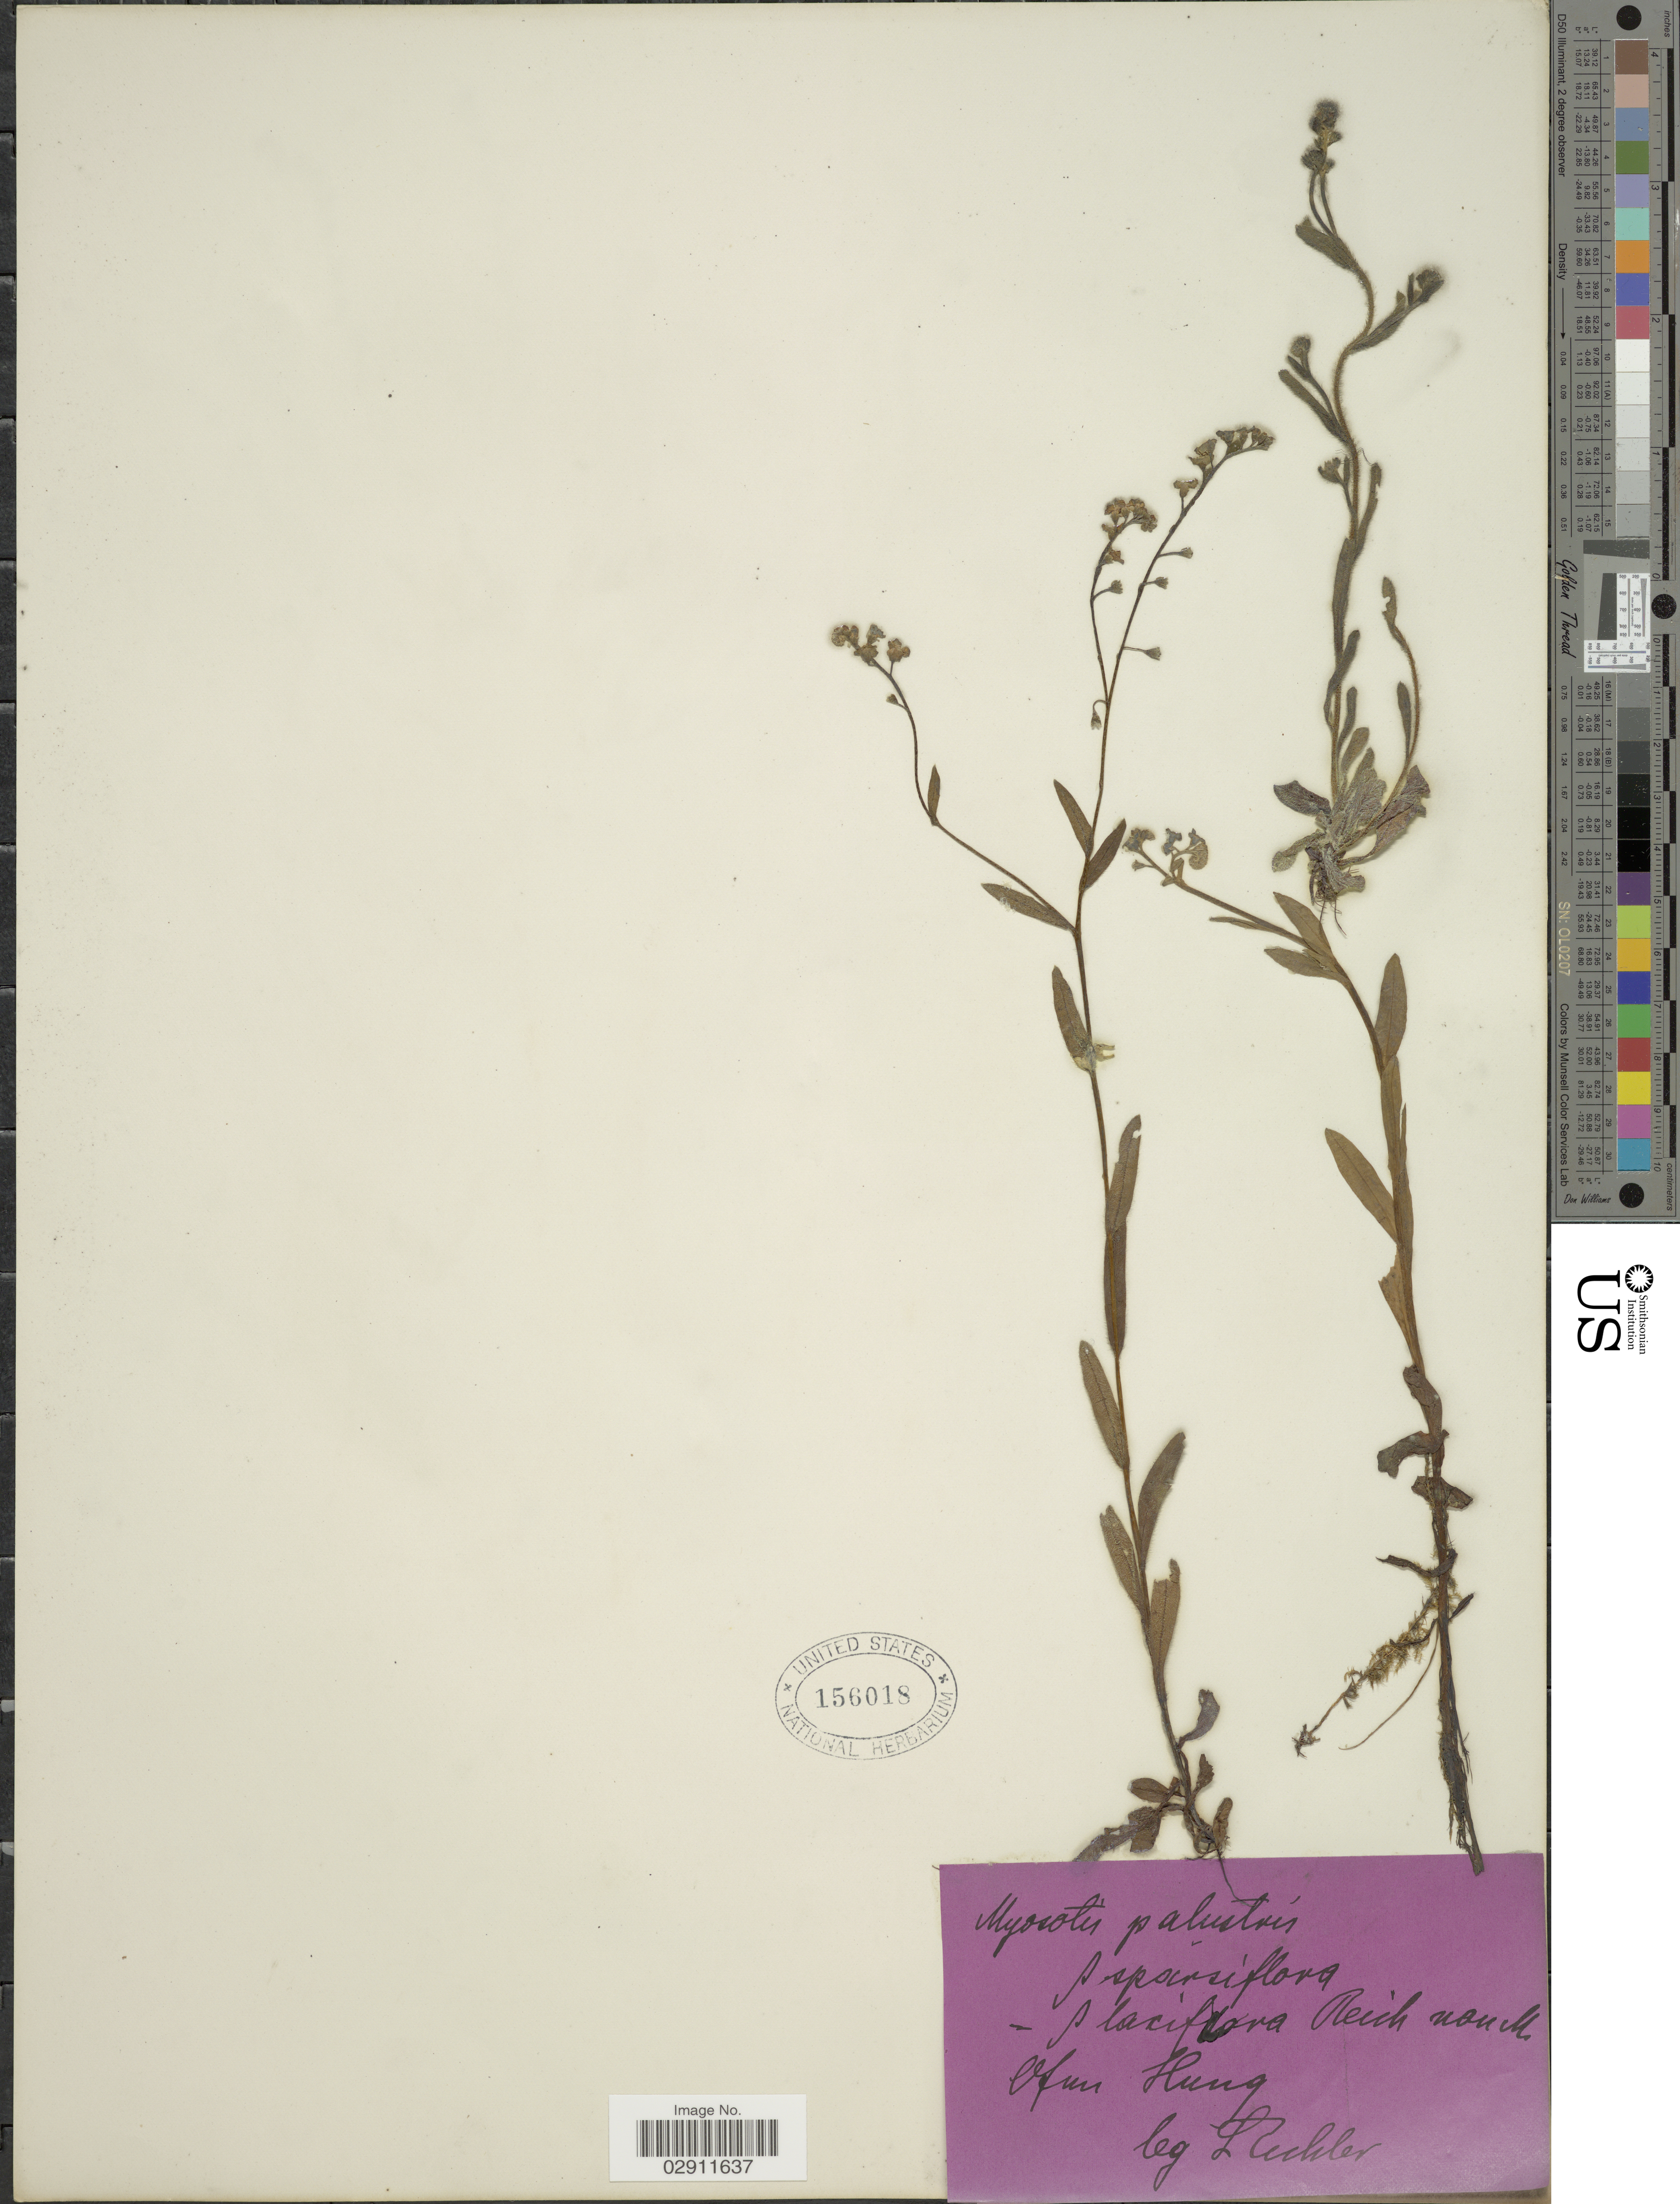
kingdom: Plantae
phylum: Tracheophyta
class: Magnoliopsida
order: Boraginales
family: Boraginaceae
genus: Myosotis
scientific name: Myosotis palustris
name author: L.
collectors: L. Richter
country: Hungary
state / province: Budapest, Capital District of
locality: Ofen Hung.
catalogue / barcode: US 156018